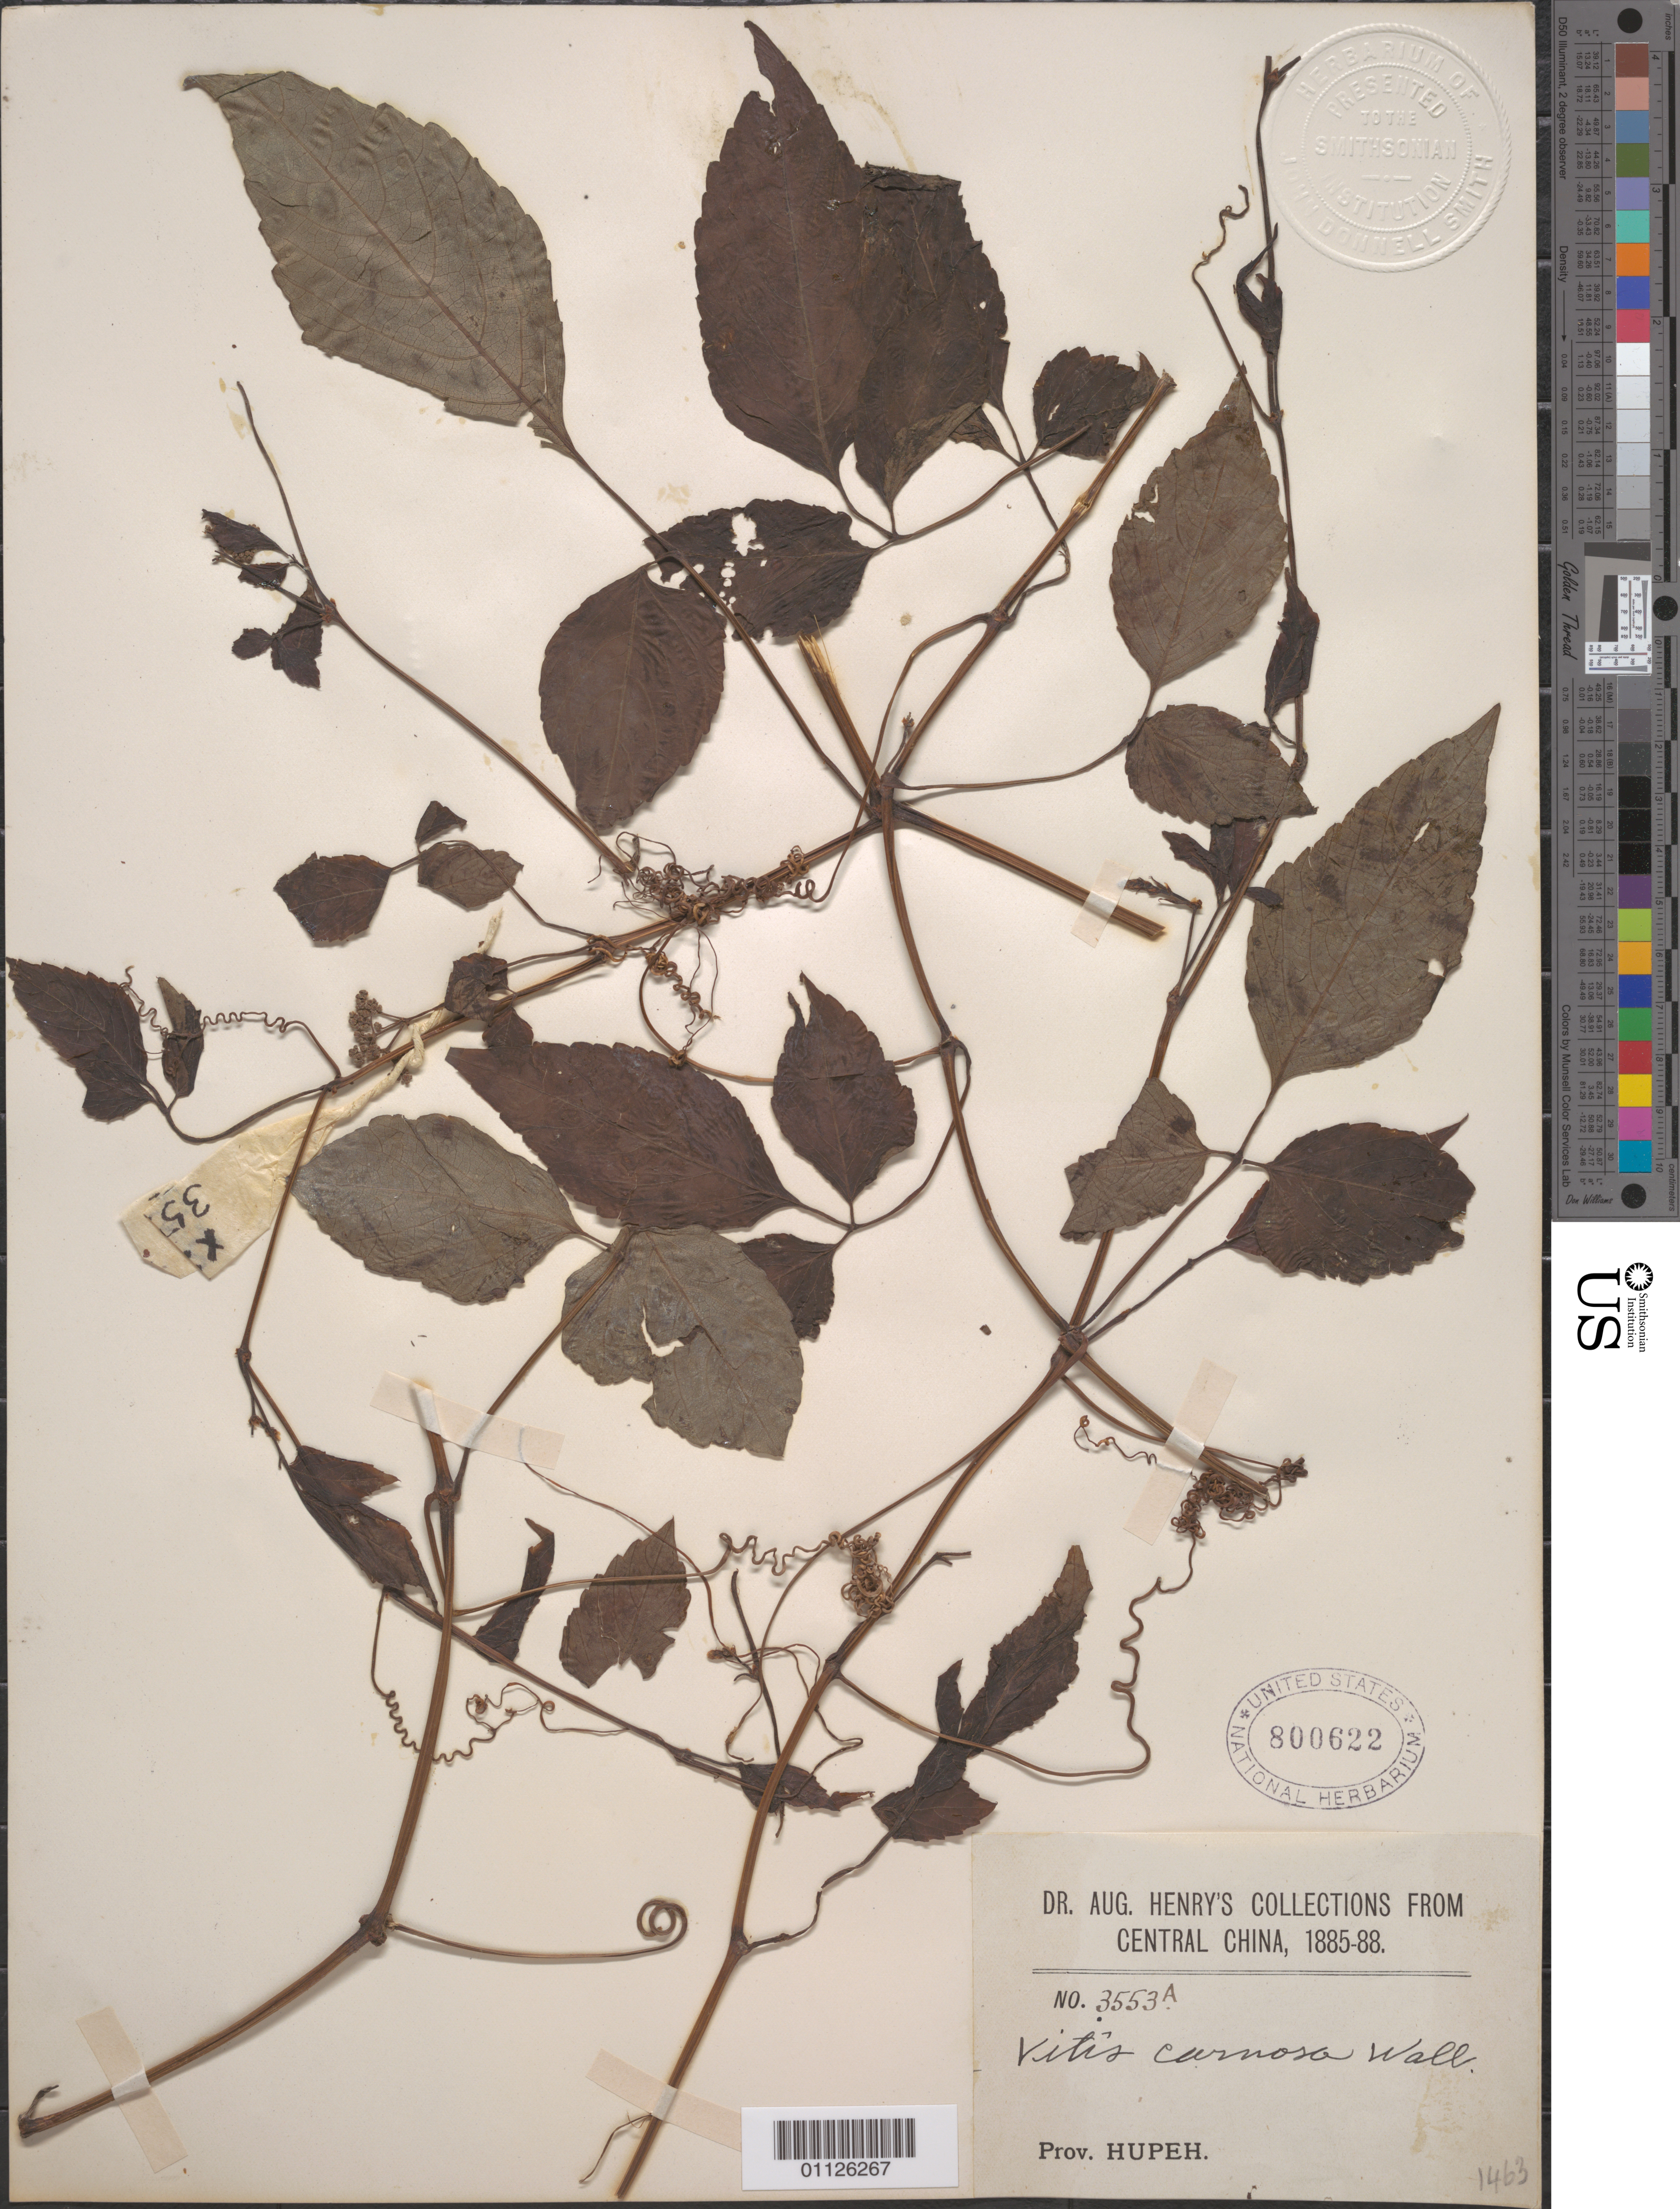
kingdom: Plantae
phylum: Tracheophyta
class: Magnoliopsida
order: Vitales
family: Vitaceae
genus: Causonis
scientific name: Causonis trifolia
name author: (L.) Mabb. & J. Wen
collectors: A. Henry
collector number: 3553 A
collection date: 1885/1888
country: China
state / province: Hubei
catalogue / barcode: US 800622